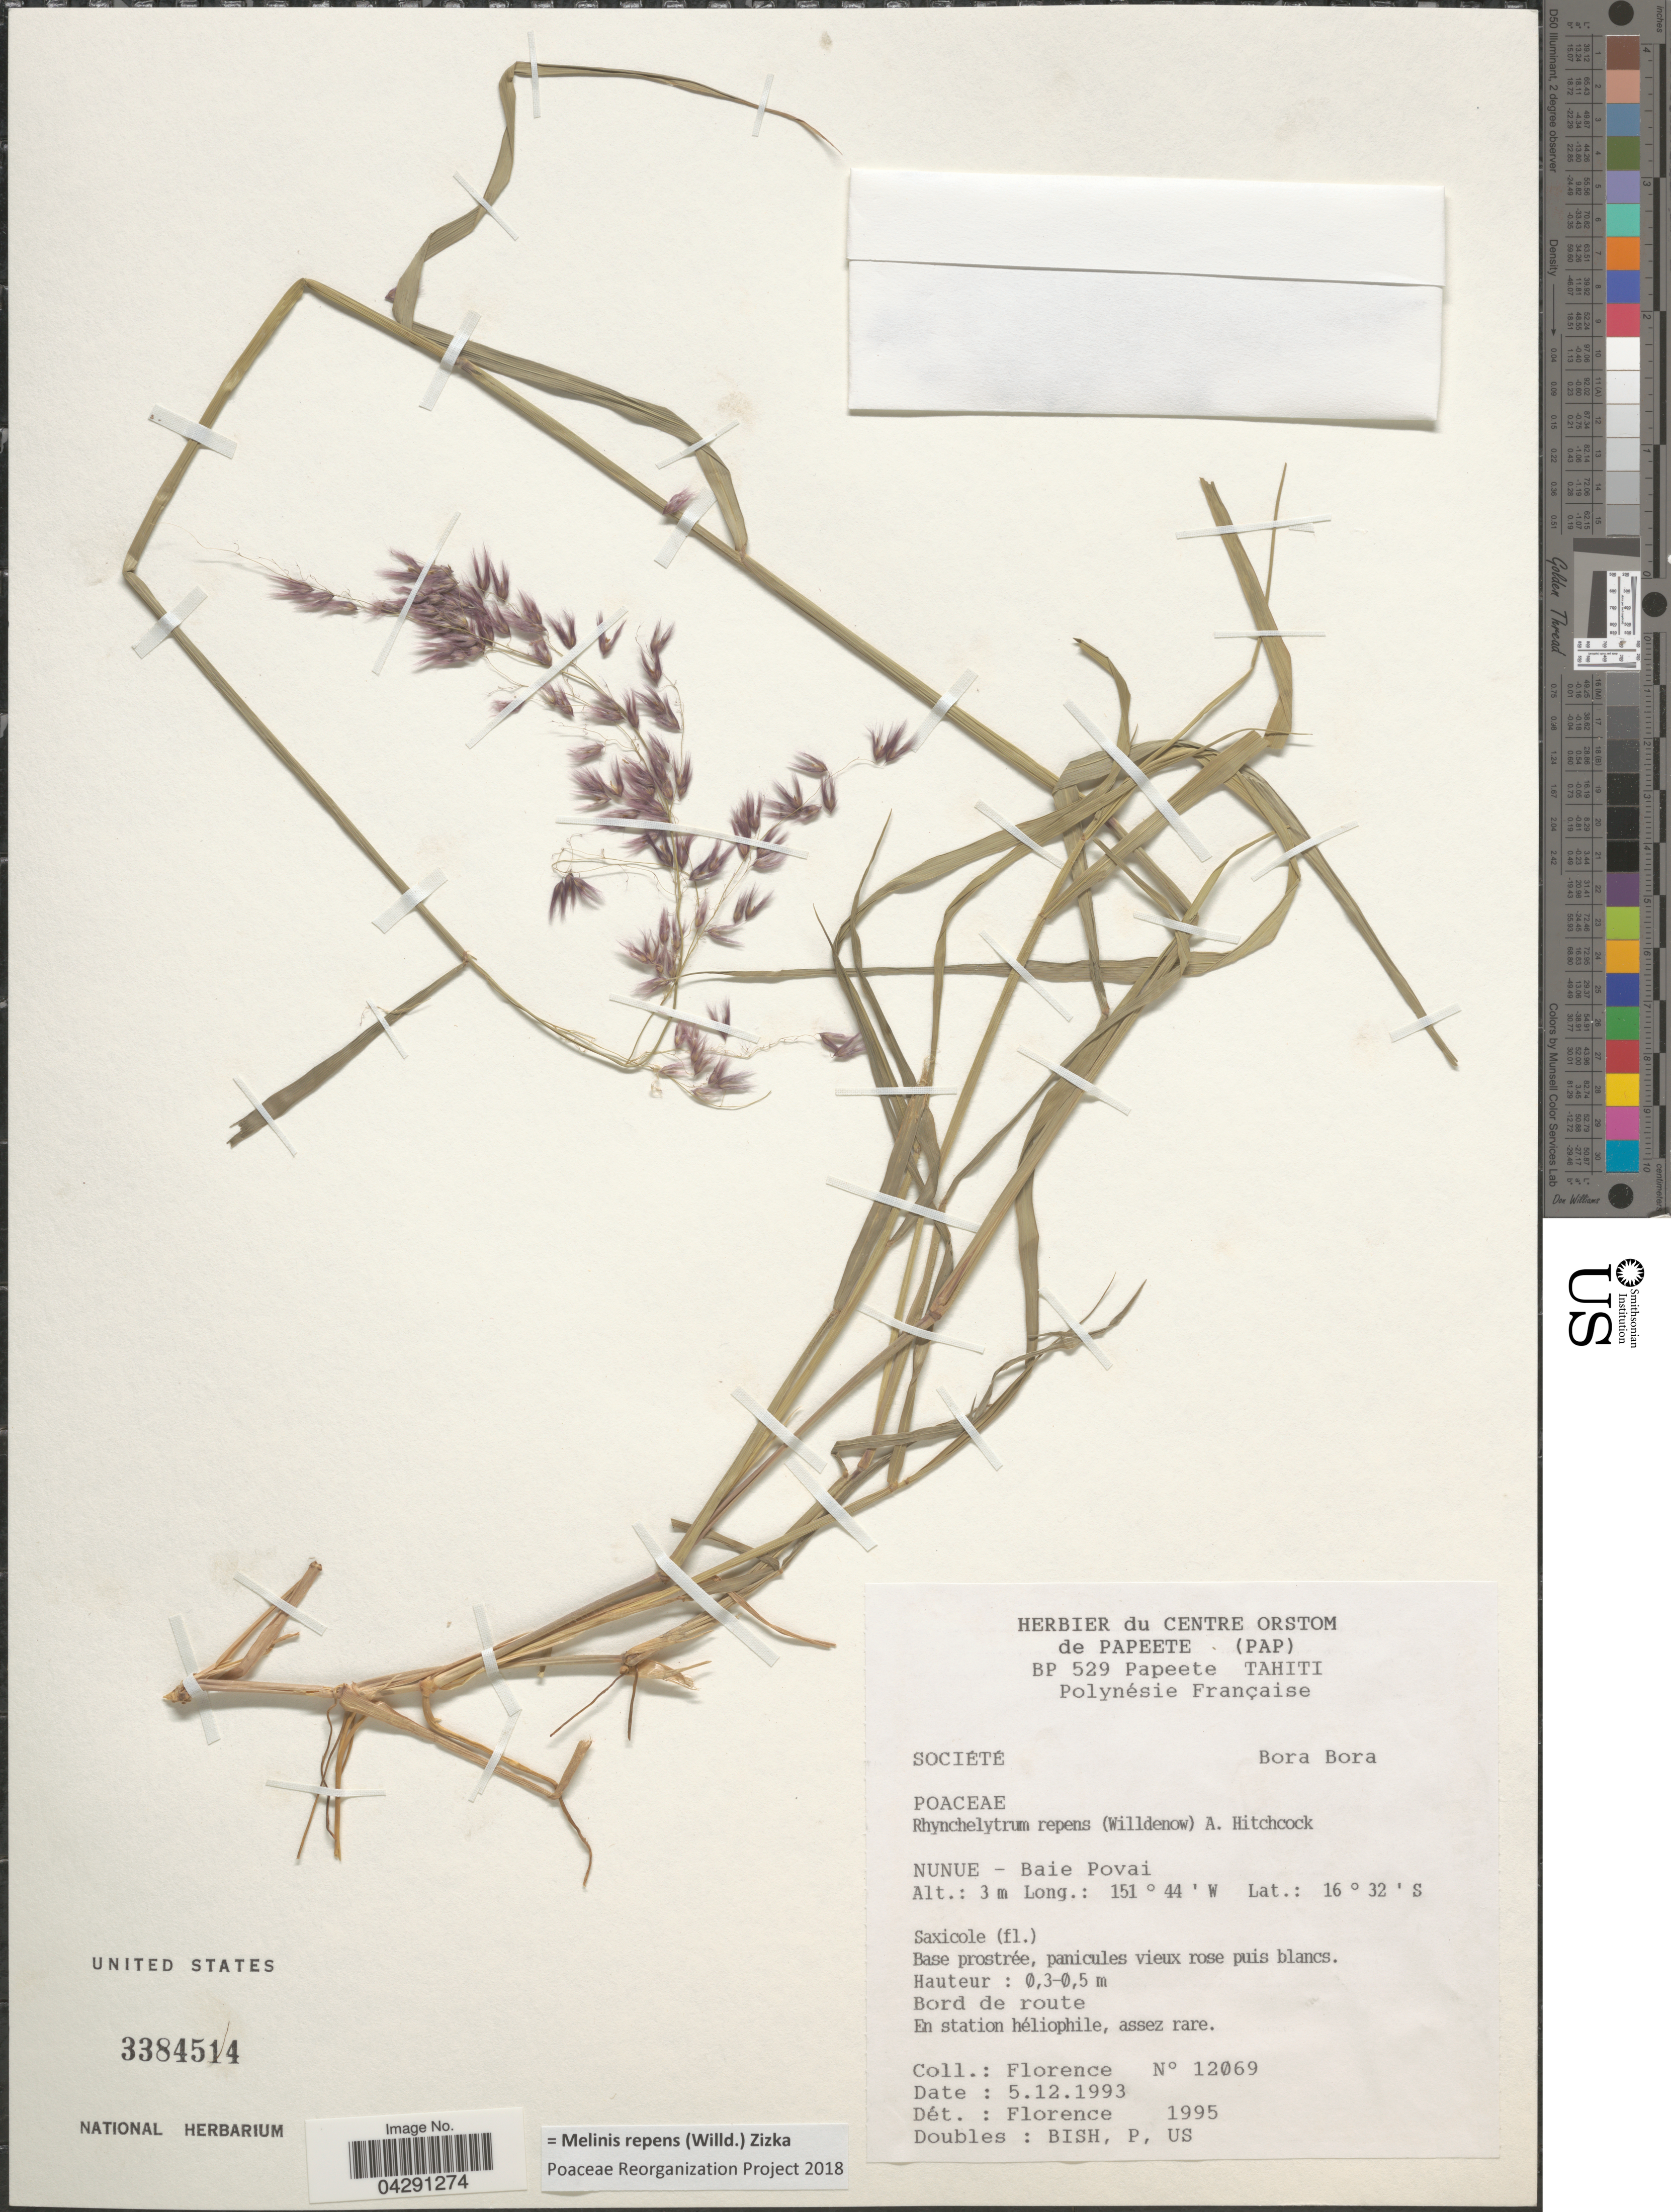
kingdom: Plantae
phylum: Tracheophyta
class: Liliopsida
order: Poales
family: Poaceae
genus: Melinis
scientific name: Melinis repens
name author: (Willd.) Zizka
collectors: -. Florence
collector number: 12069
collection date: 1993-12-05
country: French Polynesia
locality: Polynésie Française. Société. Bora Bora. Nunue - Baie Povai.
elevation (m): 3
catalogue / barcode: US 3384514